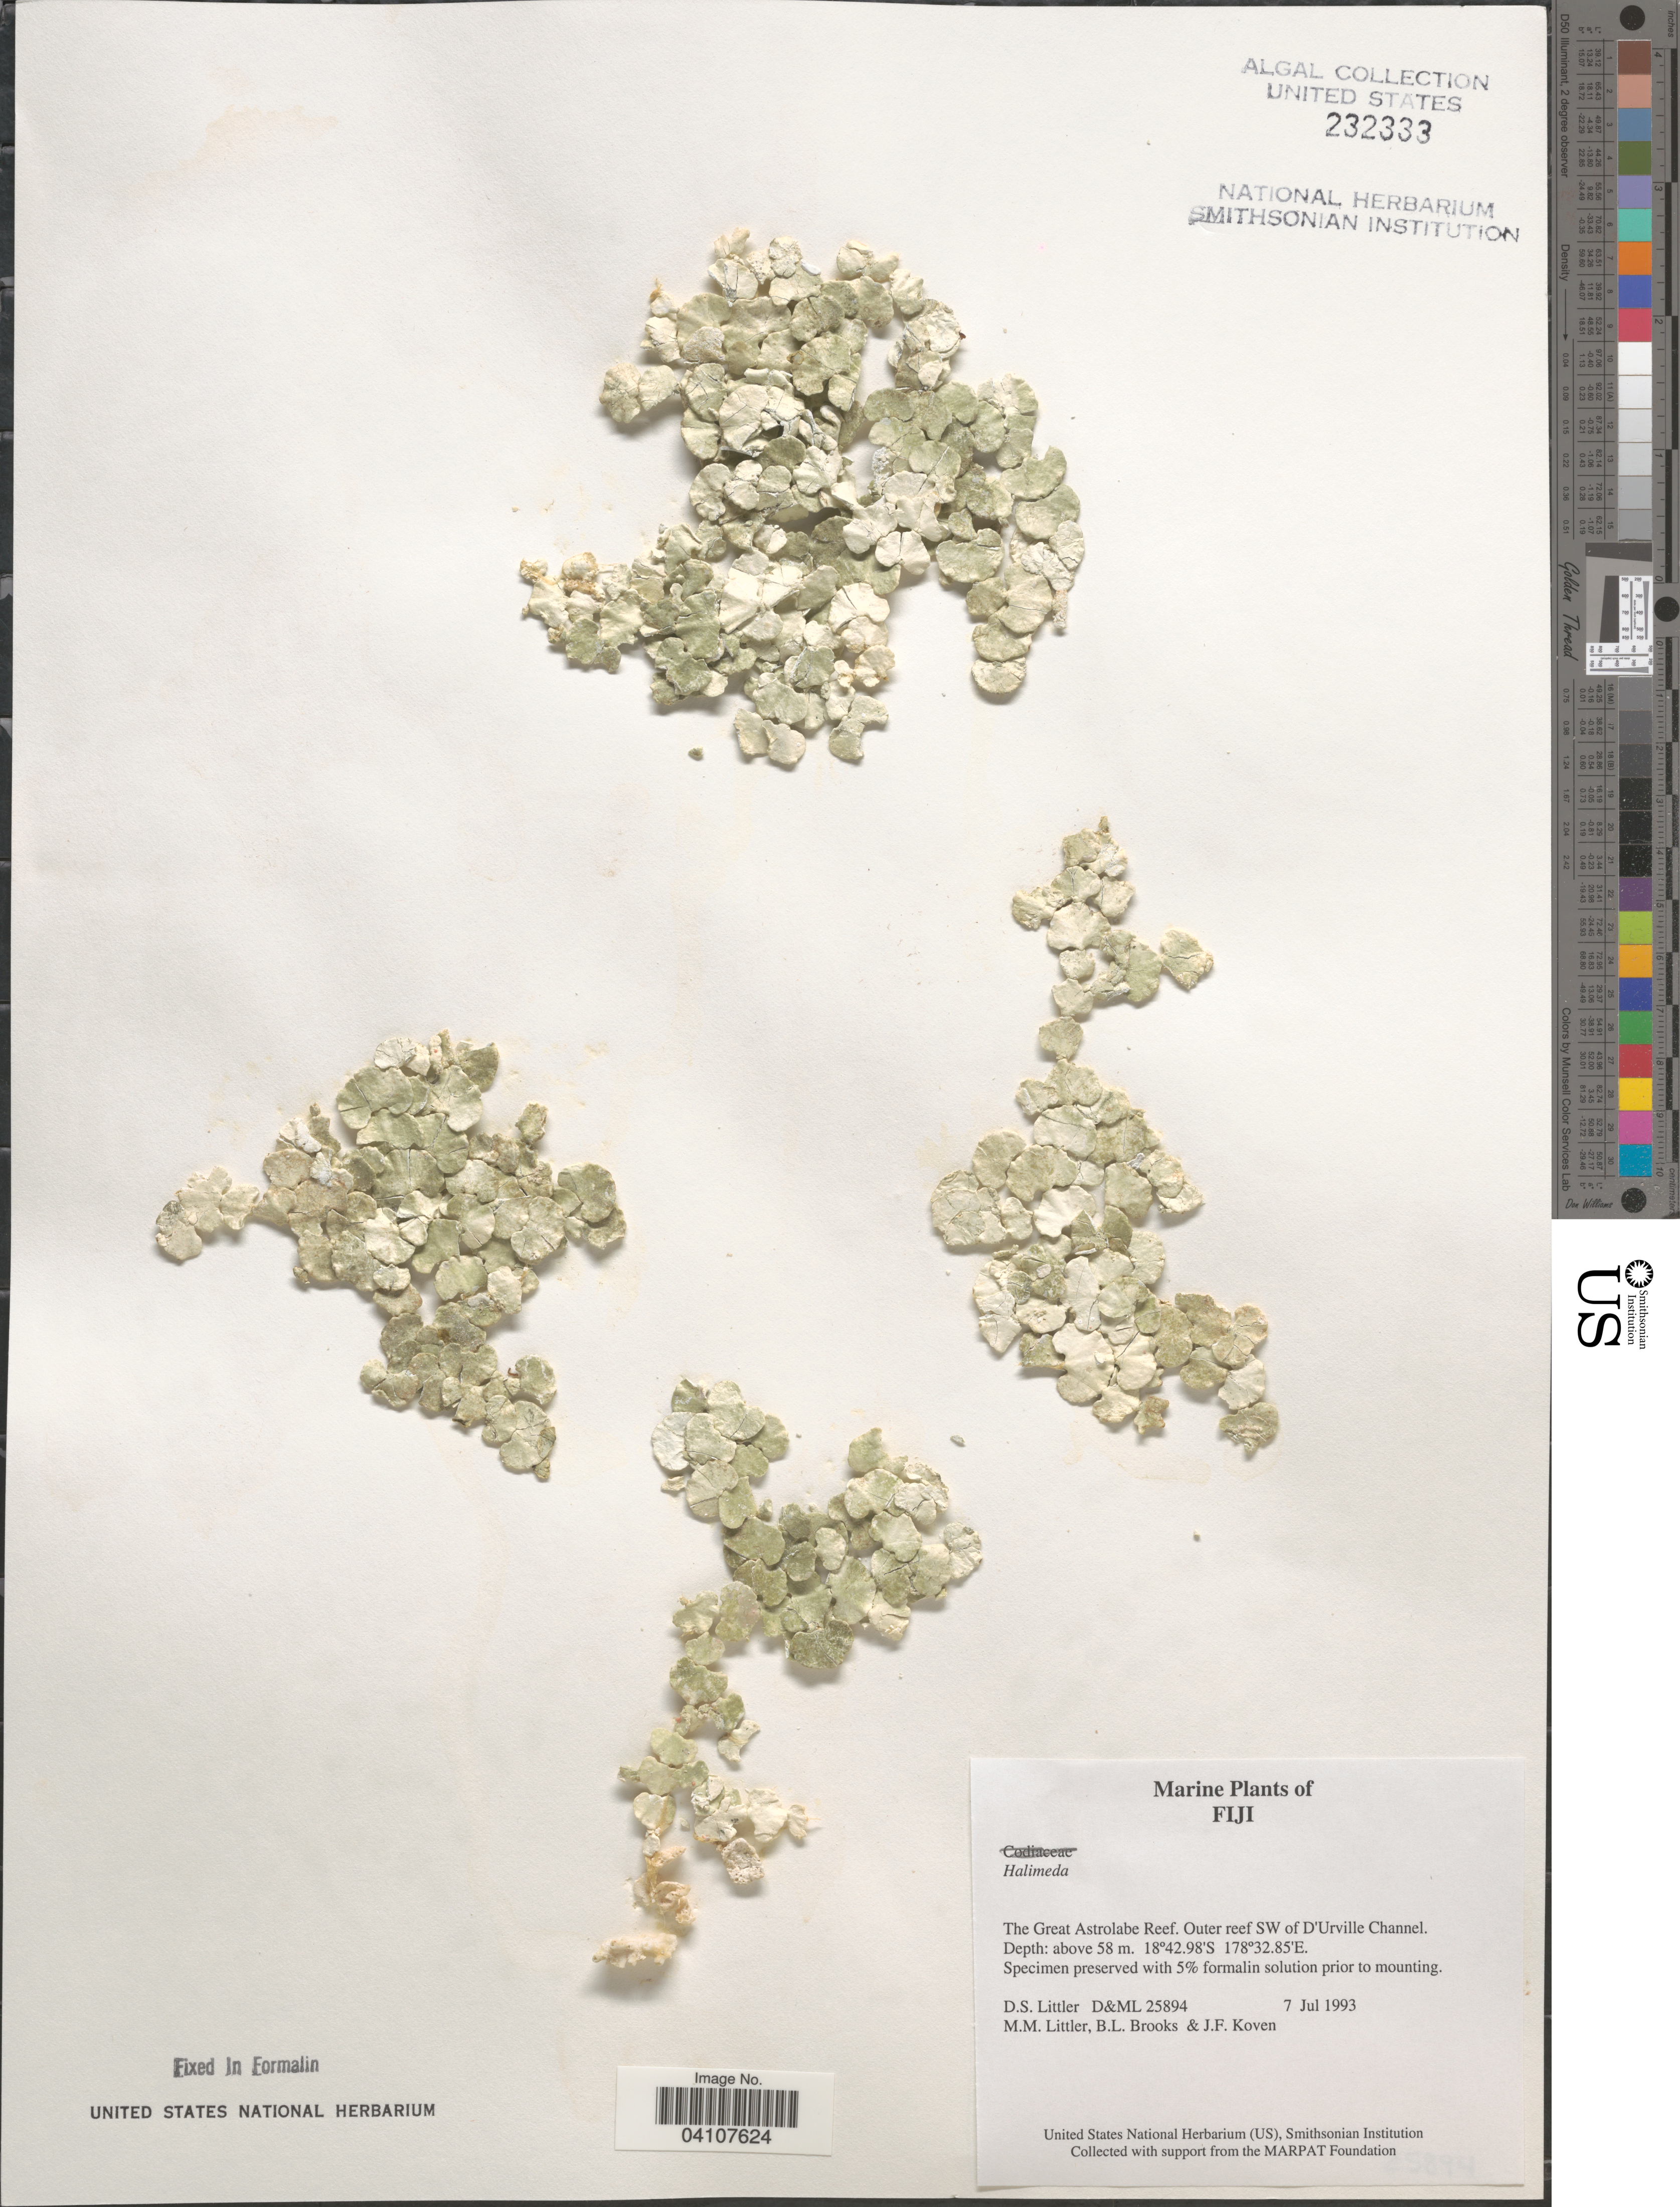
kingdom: Plantae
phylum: Chlorophyta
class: Ulvophyceae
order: Bryopsidales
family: Halimedaceae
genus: Halimeda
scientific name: Halimeda sp.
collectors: D. S. Littler, B. Brooks & J. Koven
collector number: D&ML25894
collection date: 1993-07-07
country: Fiji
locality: The Great Astrolabe Reef. Outer reef SW of D'Urville Channel.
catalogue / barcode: US 232333